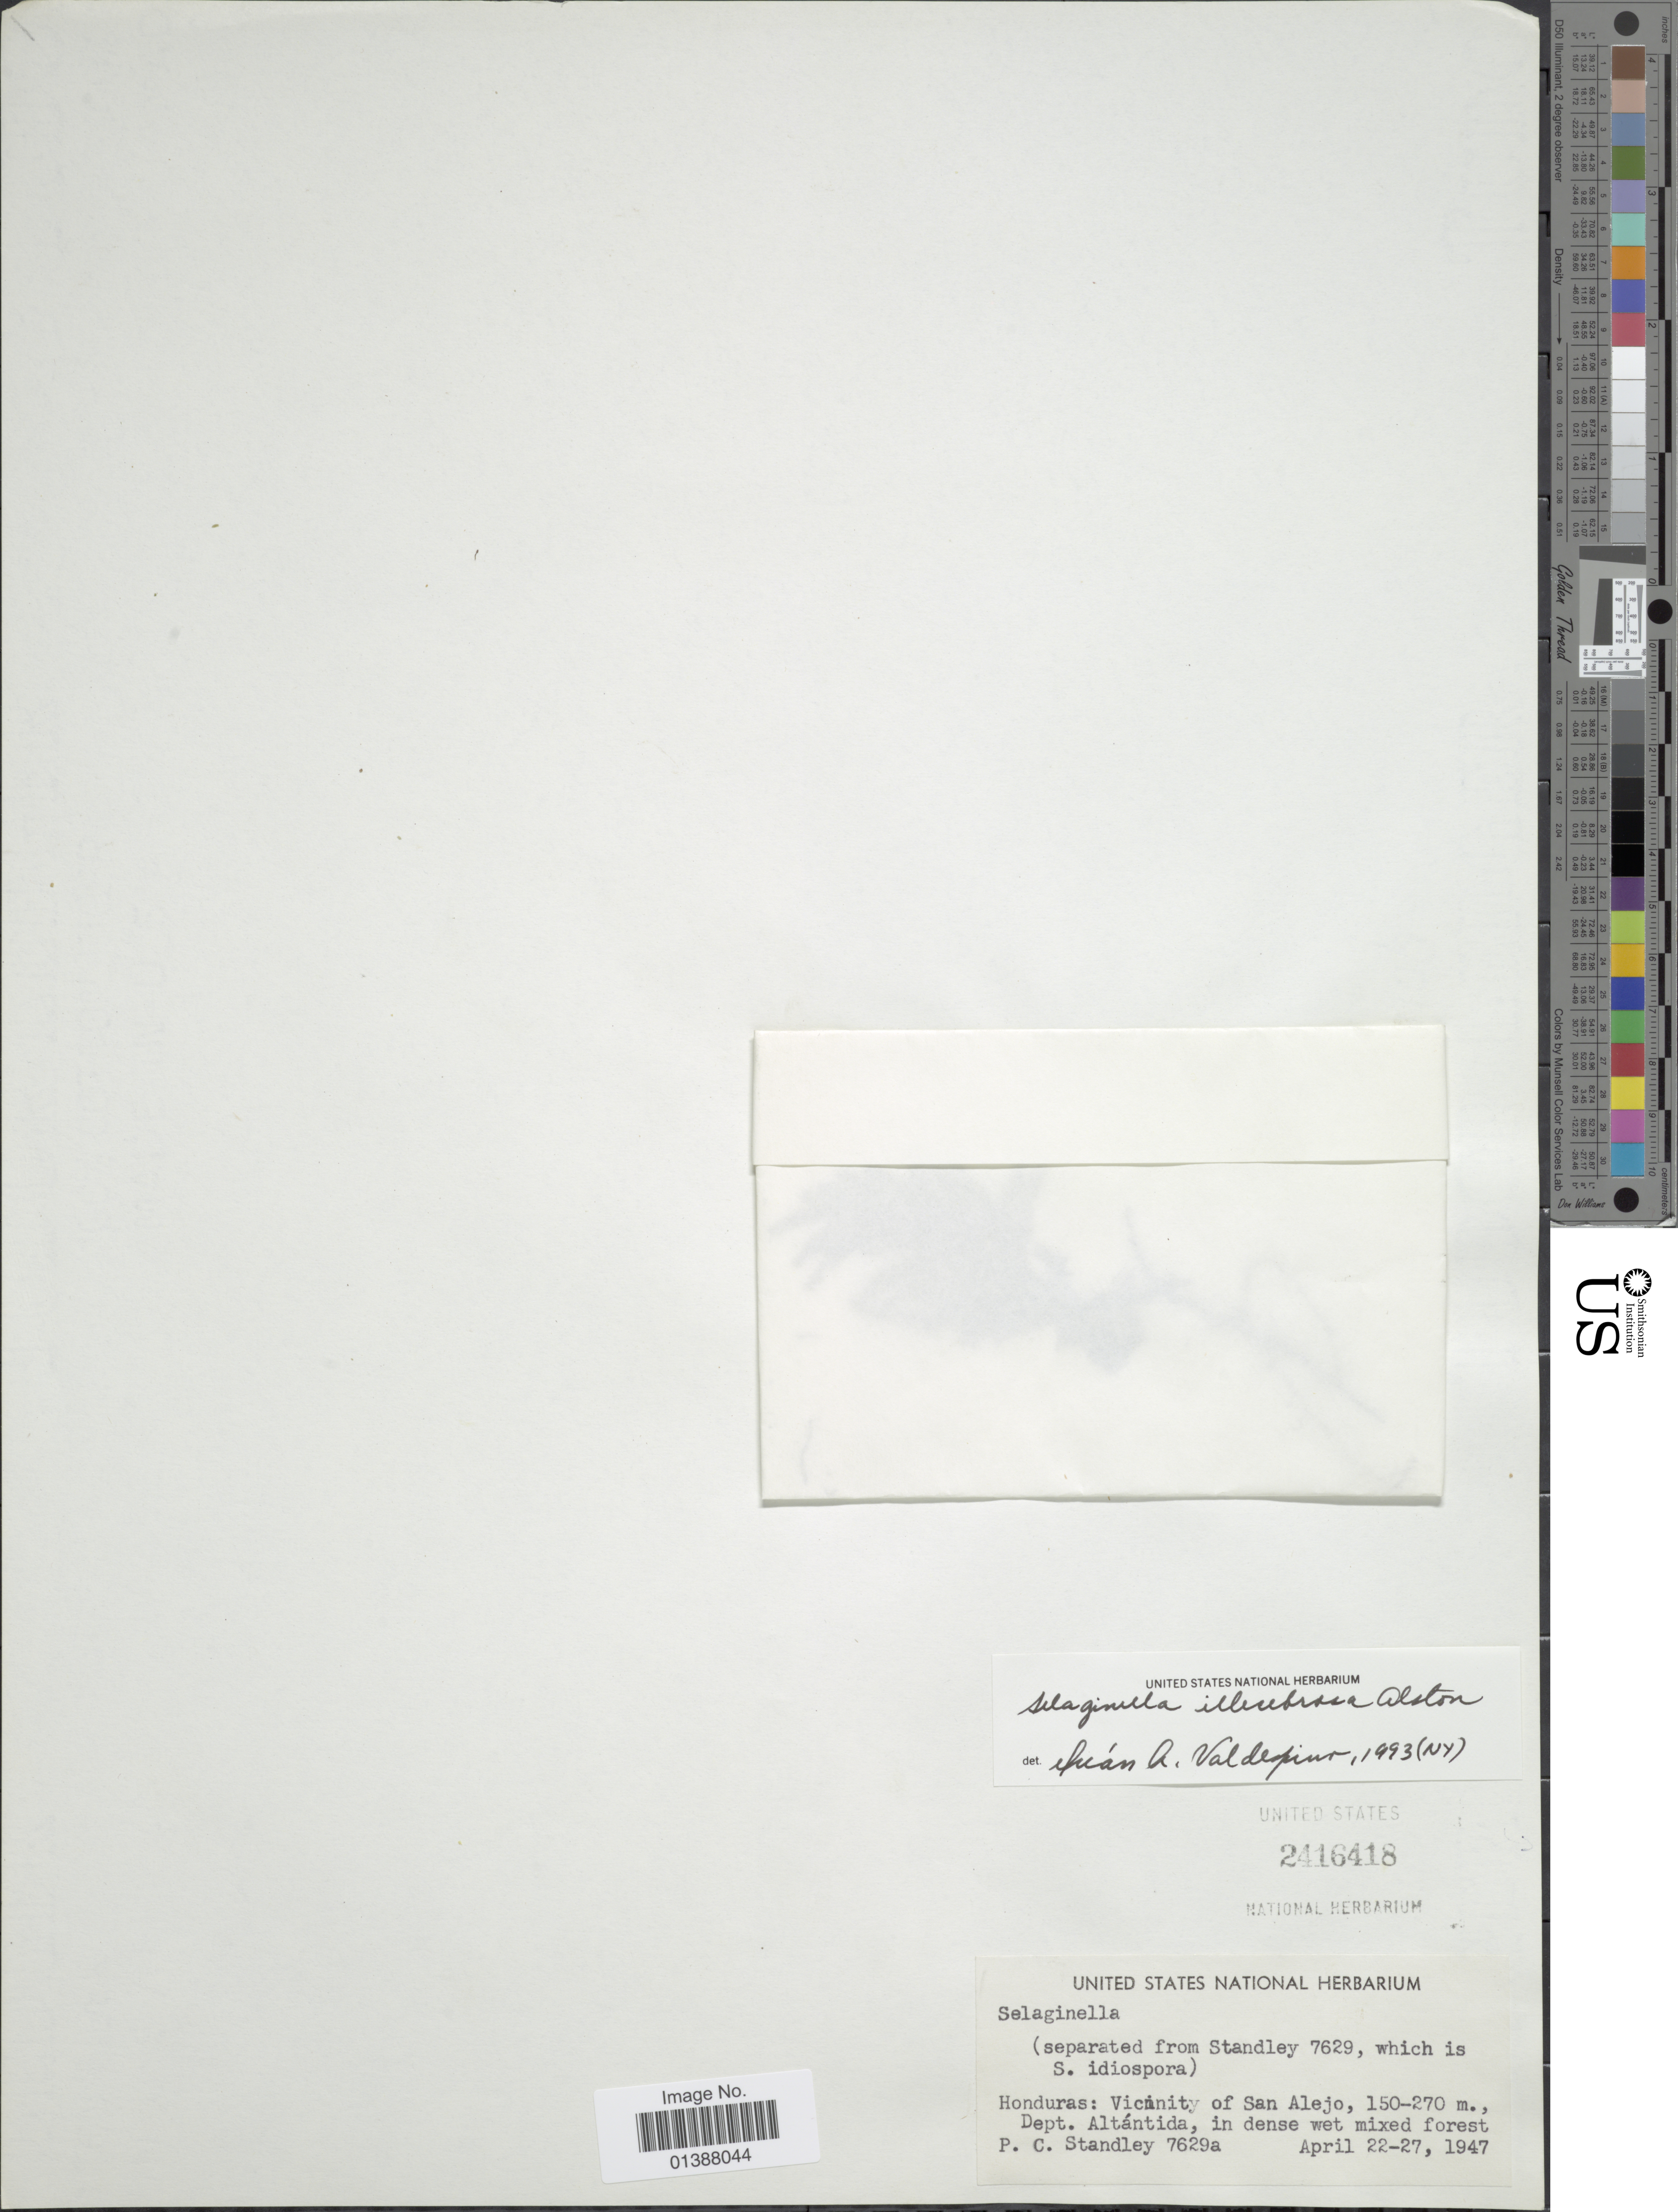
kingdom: Plantae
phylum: Tracheophyta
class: Lycopodiopsida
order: Selaginellales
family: Selaginellaceae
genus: Selaginella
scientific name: Selaginella illecebrosa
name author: Alston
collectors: P. C. Standley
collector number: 7629a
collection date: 1947-04-22/1947-04-27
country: Honduras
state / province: Atlántida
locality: Vicinity of San Alejo, Dept. Altántida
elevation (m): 150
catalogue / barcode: US 2416418